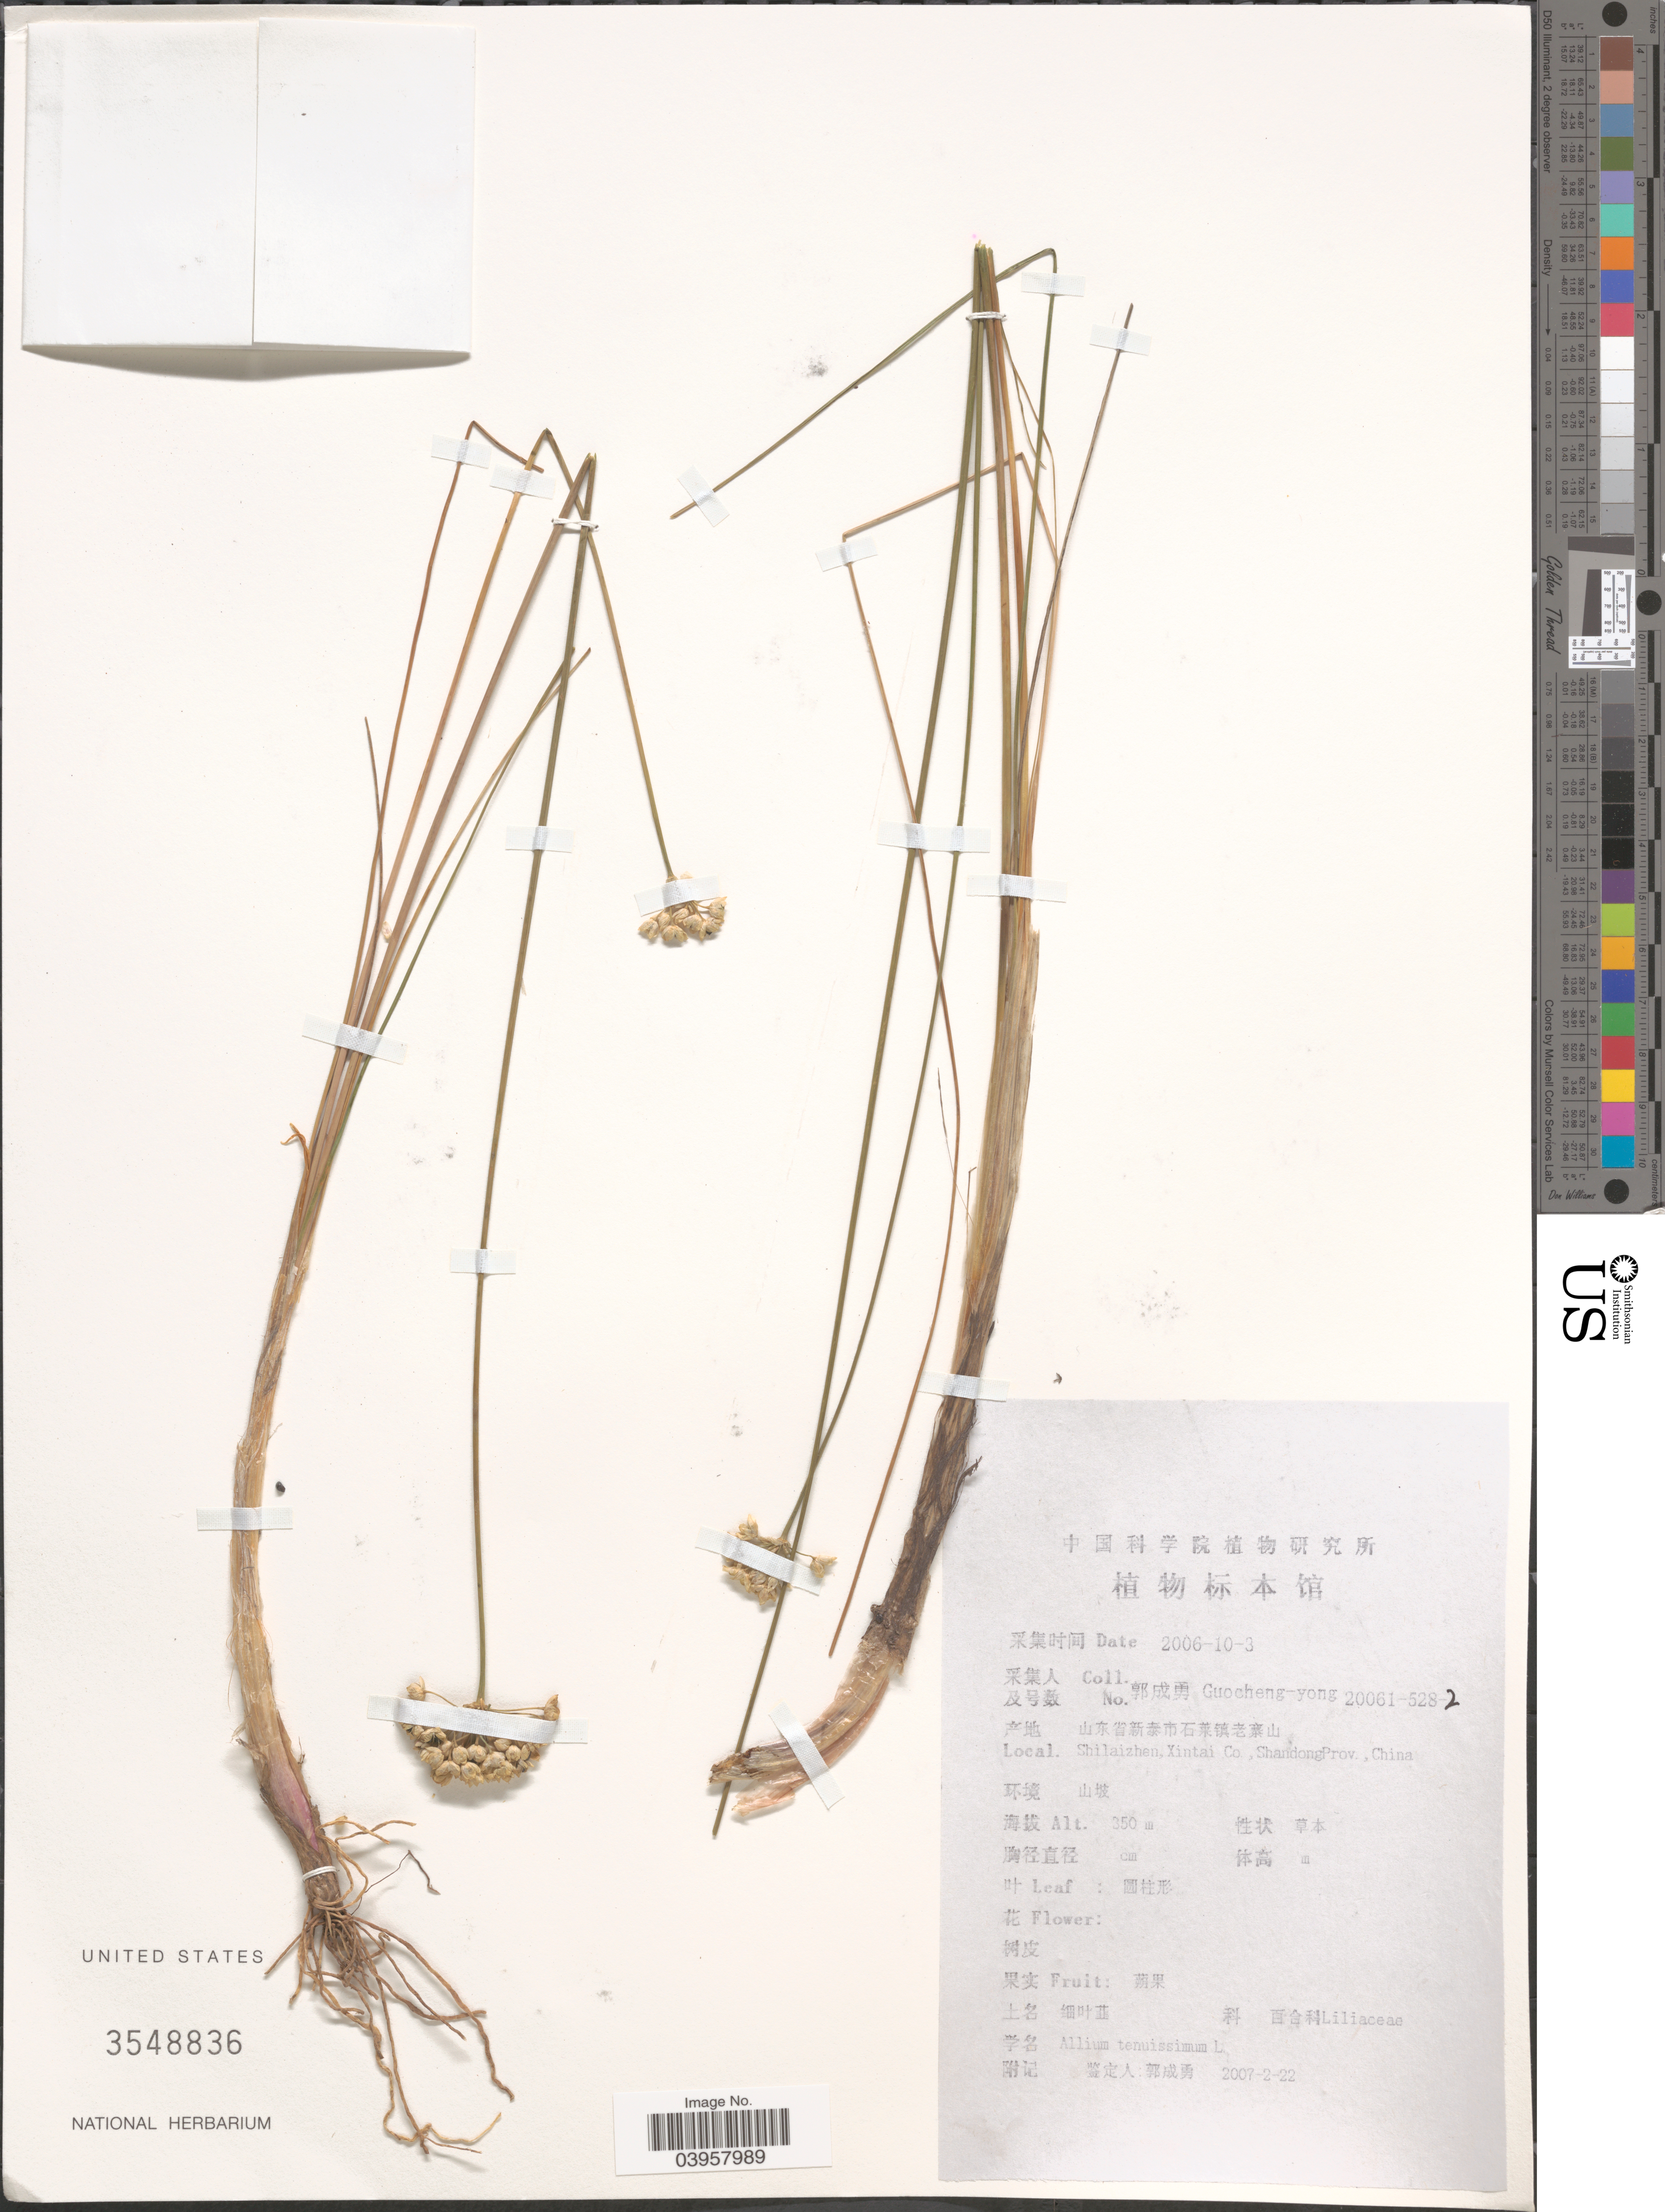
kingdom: Plantae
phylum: Tracheophyta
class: Liliopsida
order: Asparagales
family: Amaryllidaceae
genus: Allium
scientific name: Allium tenuissimum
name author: L.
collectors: Guo cheng-yong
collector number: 20061-528-2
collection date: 2006-10-03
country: China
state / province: Shandong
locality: Shilaizhen, Xintai Co.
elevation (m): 350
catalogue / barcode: US 3548836